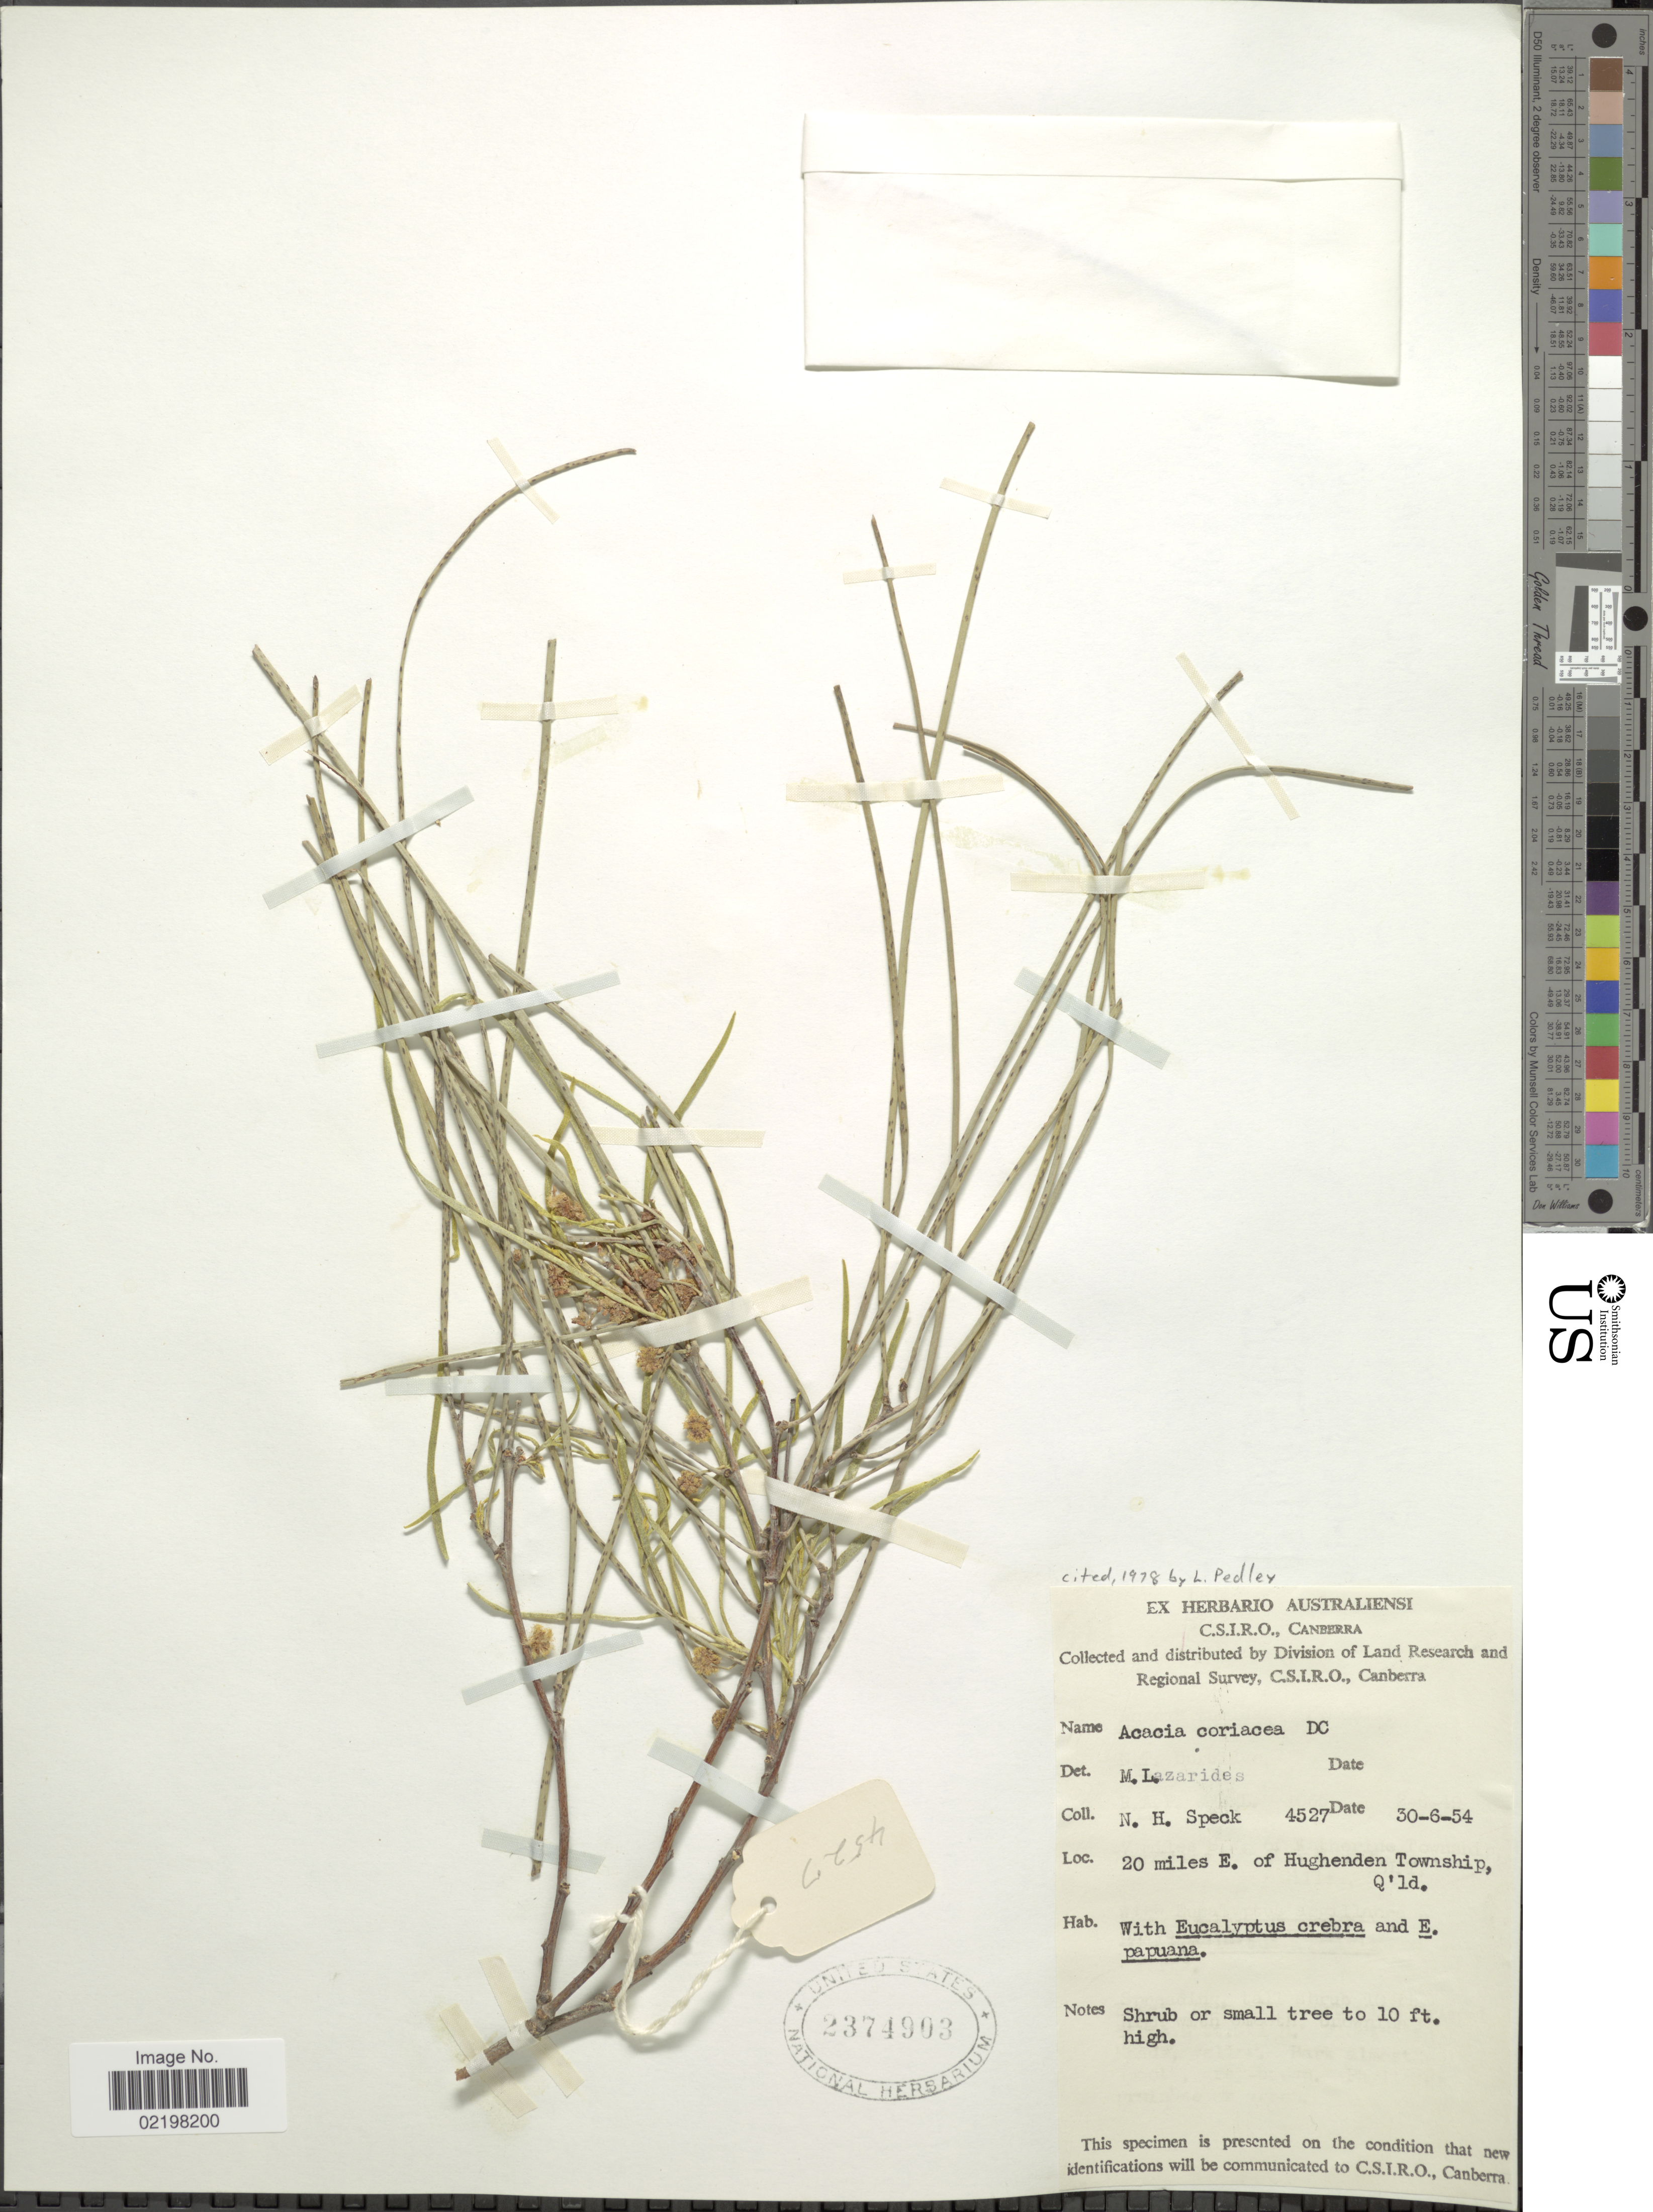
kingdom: Plantae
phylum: Tracheophyta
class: Magnoliopsida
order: Fabales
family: Fabaceae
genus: Acacia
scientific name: Acacia coriacea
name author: DC.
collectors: N. Speck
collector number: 4527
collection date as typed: Transcribed d/m/y: 30/6/54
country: Australia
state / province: Queensland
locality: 20 miles E. of Hughenden Township, Q'ld.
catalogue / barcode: US 2374903